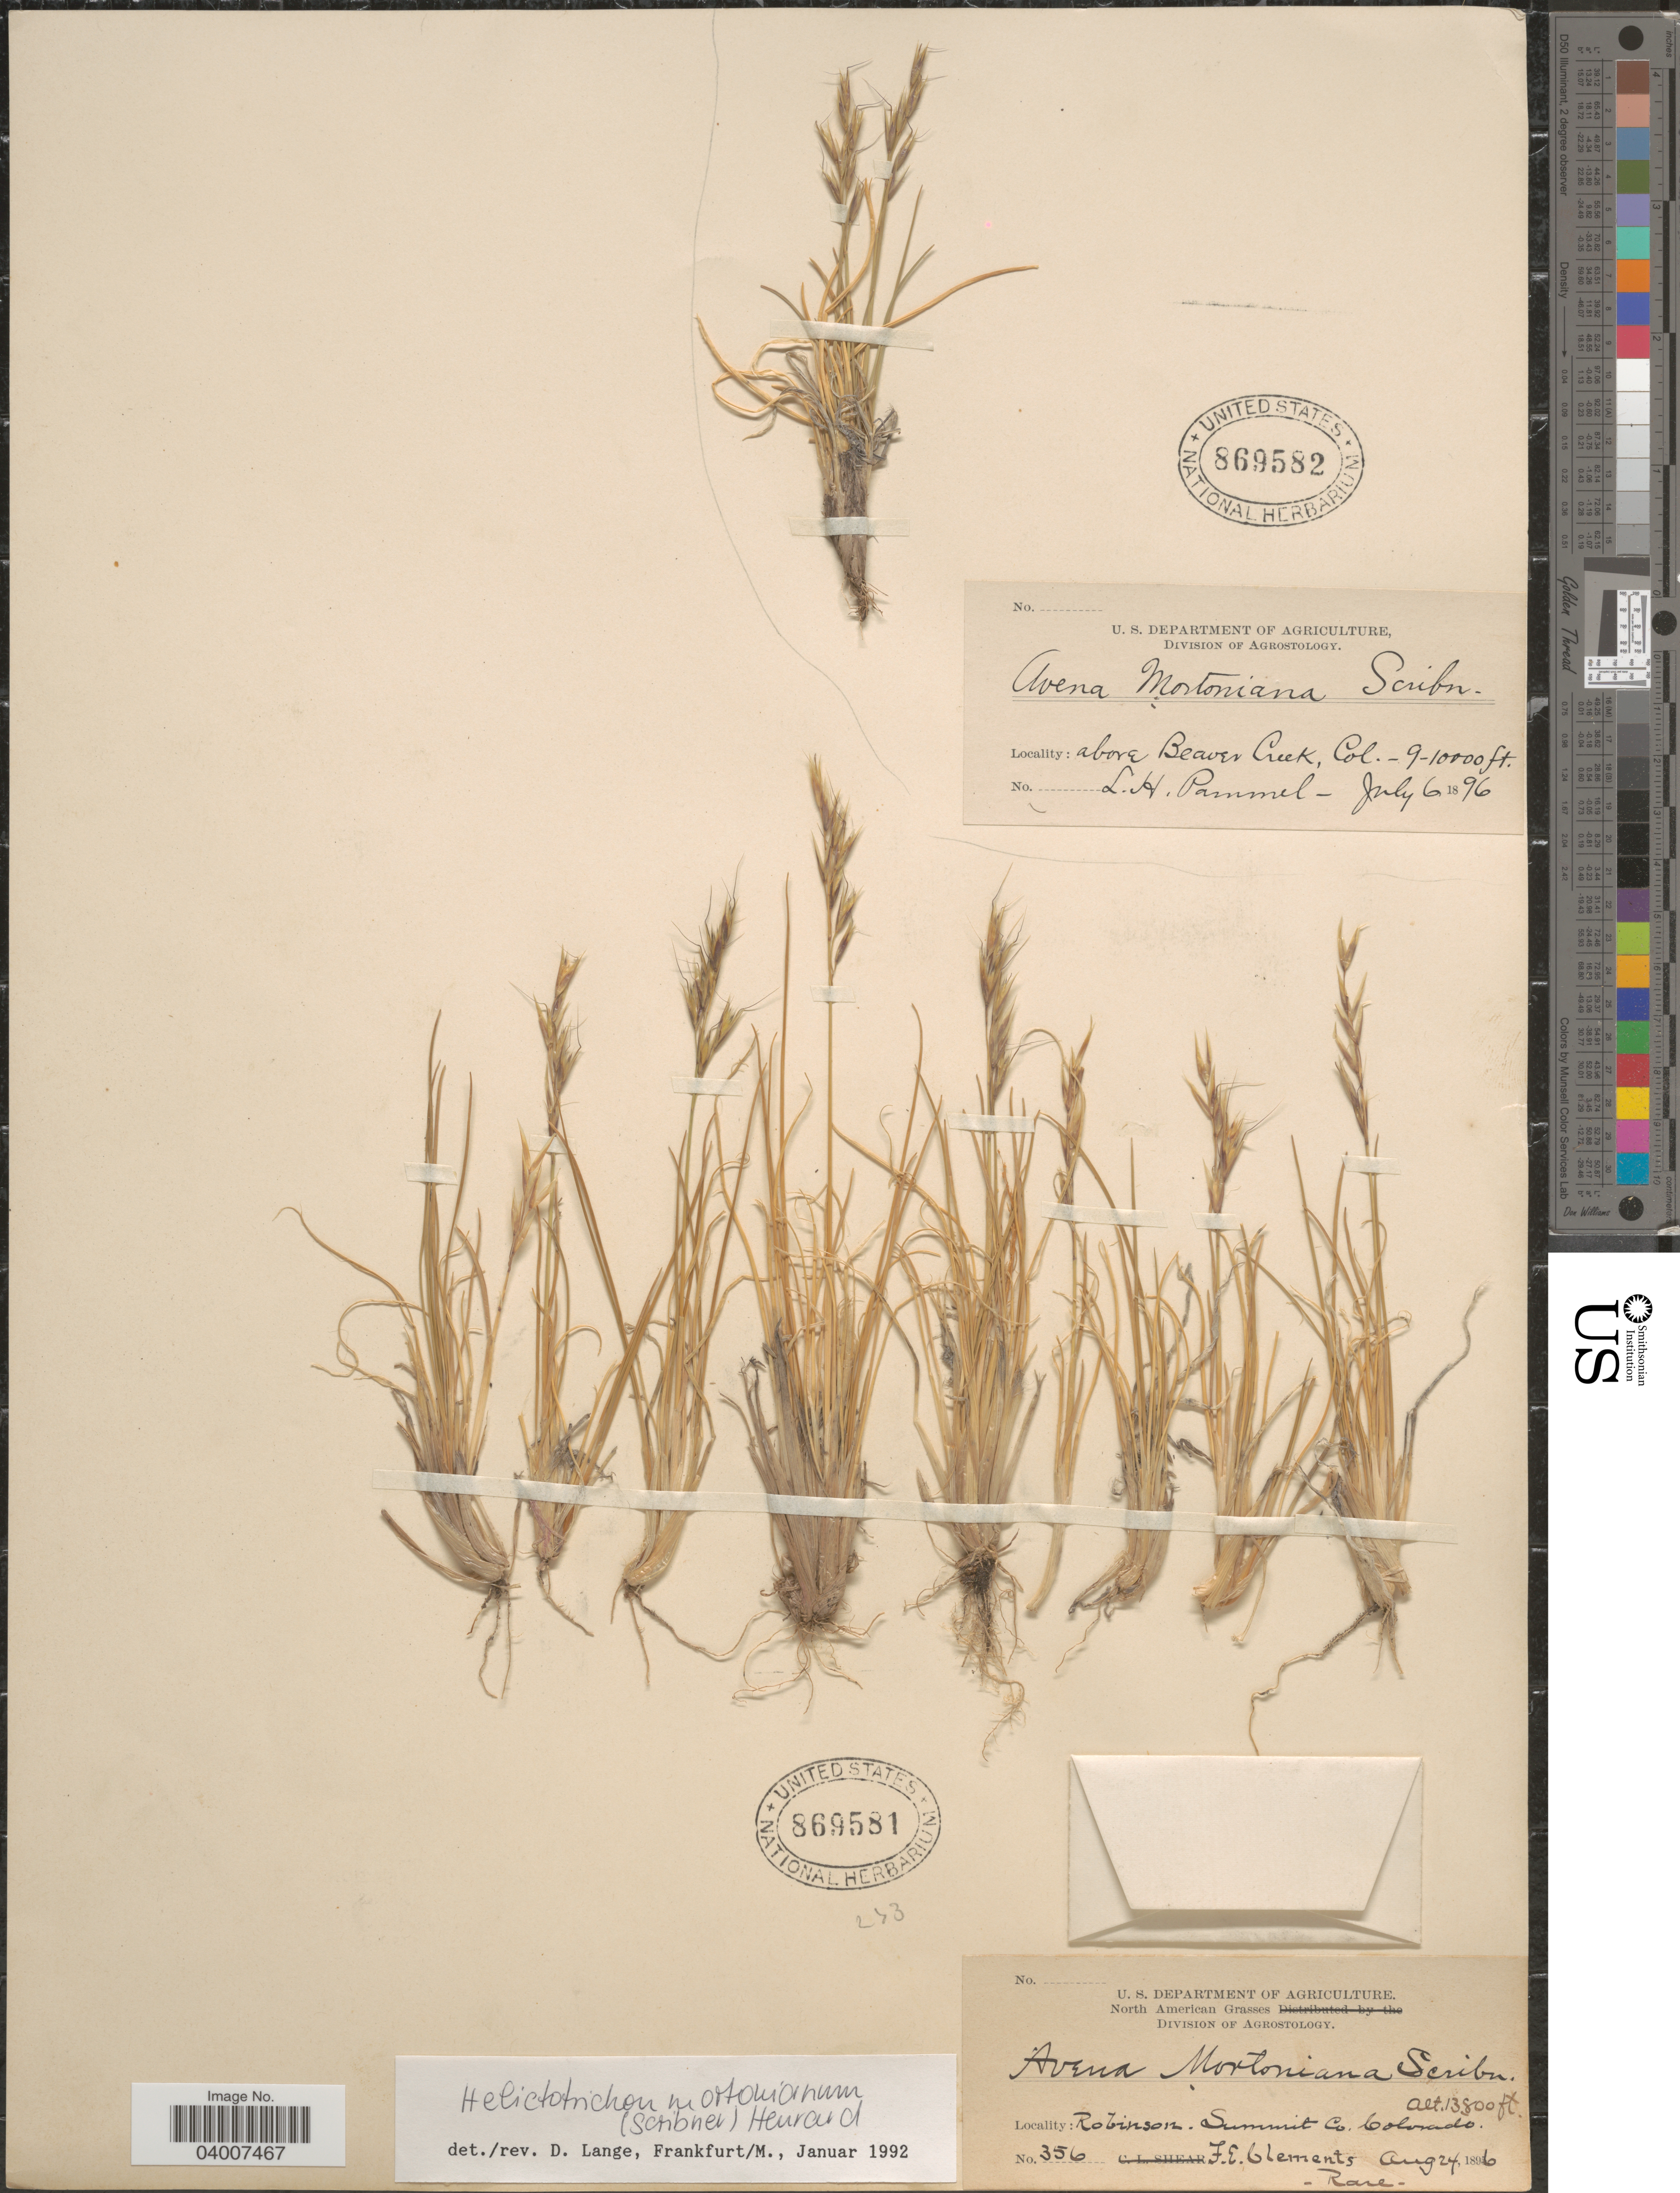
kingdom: Plantae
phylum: Tracheophyta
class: Liliopsida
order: Poales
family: Poaceae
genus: Helictotrichon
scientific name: Helictotrichon mortonianum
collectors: L. Pammel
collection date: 1896-07-06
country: United States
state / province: Colorado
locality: Above Beaver Creek.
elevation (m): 2743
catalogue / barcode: US 869582-2